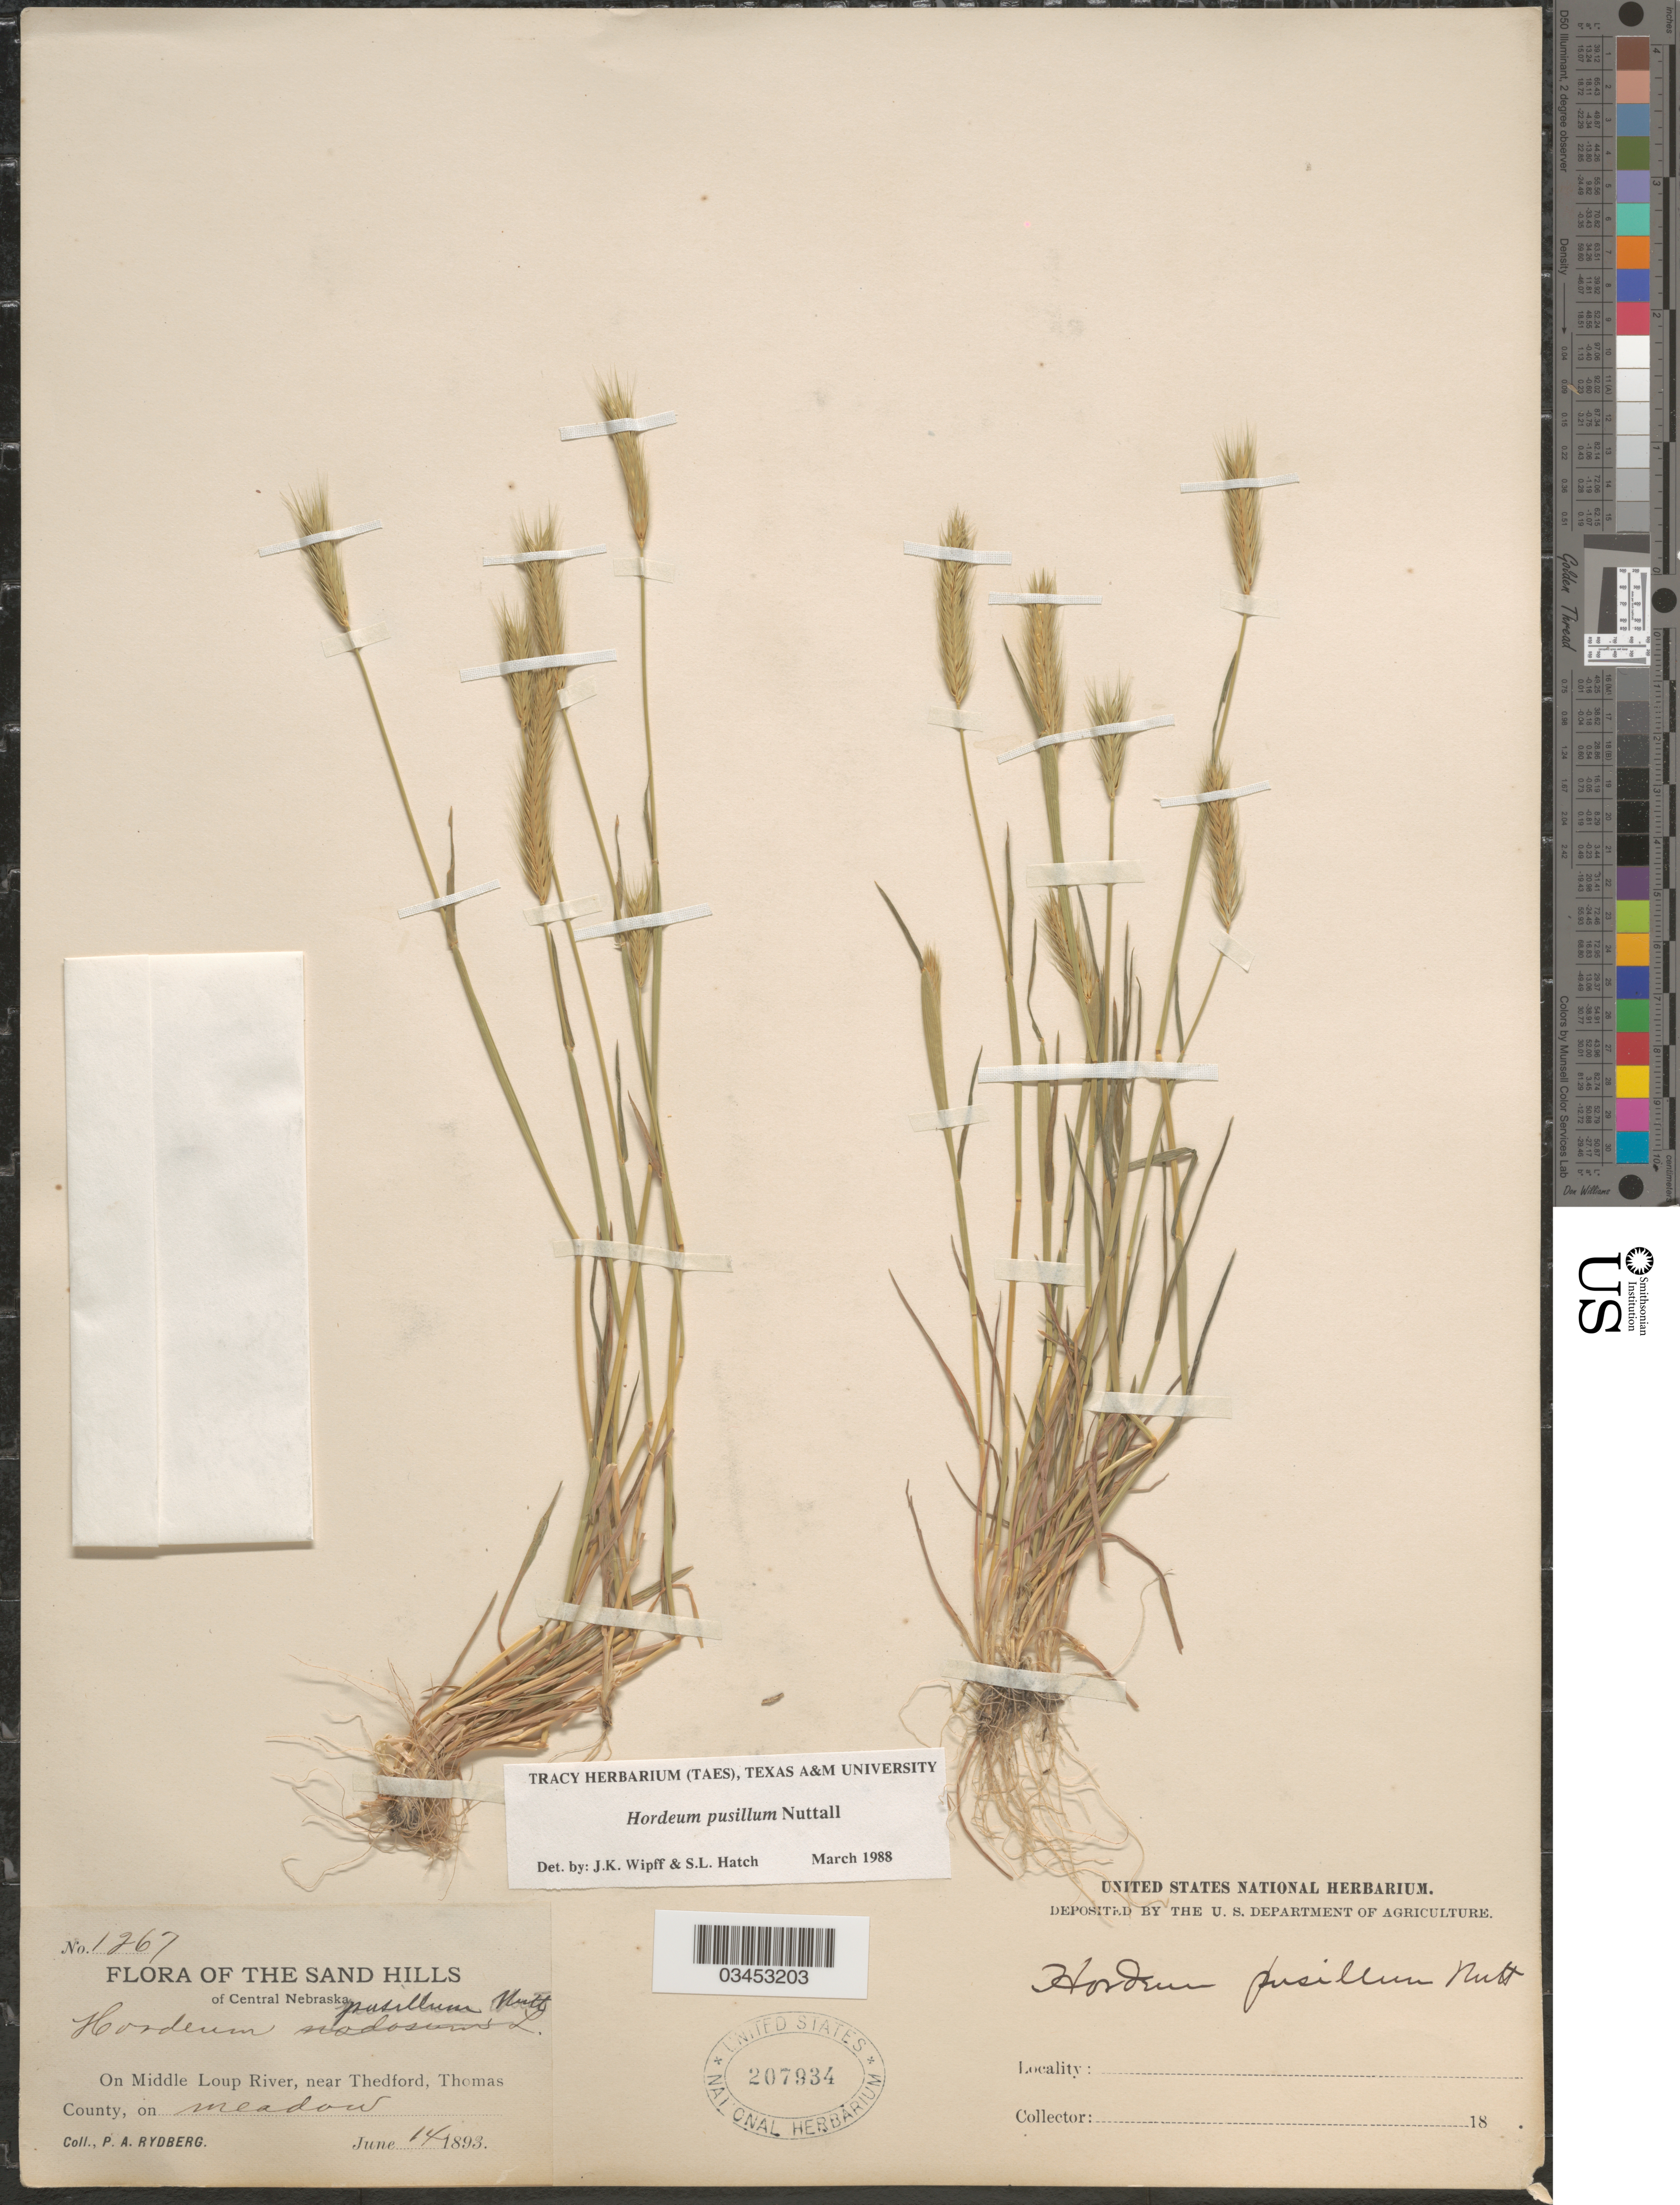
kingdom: Plantae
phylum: Tracheophyta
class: Liliopsida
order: Poales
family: Poaceae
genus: Hordeum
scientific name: Hordeum pusillum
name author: Nutt.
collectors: P. A. Rydberg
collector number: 1267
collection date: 1893-06-14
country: United States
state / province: Nebraska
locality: The Sand Hills of Central Nebraska. On Middle Loup River, near Thedford, Thomas County, on meadow.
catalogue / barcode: US 207934